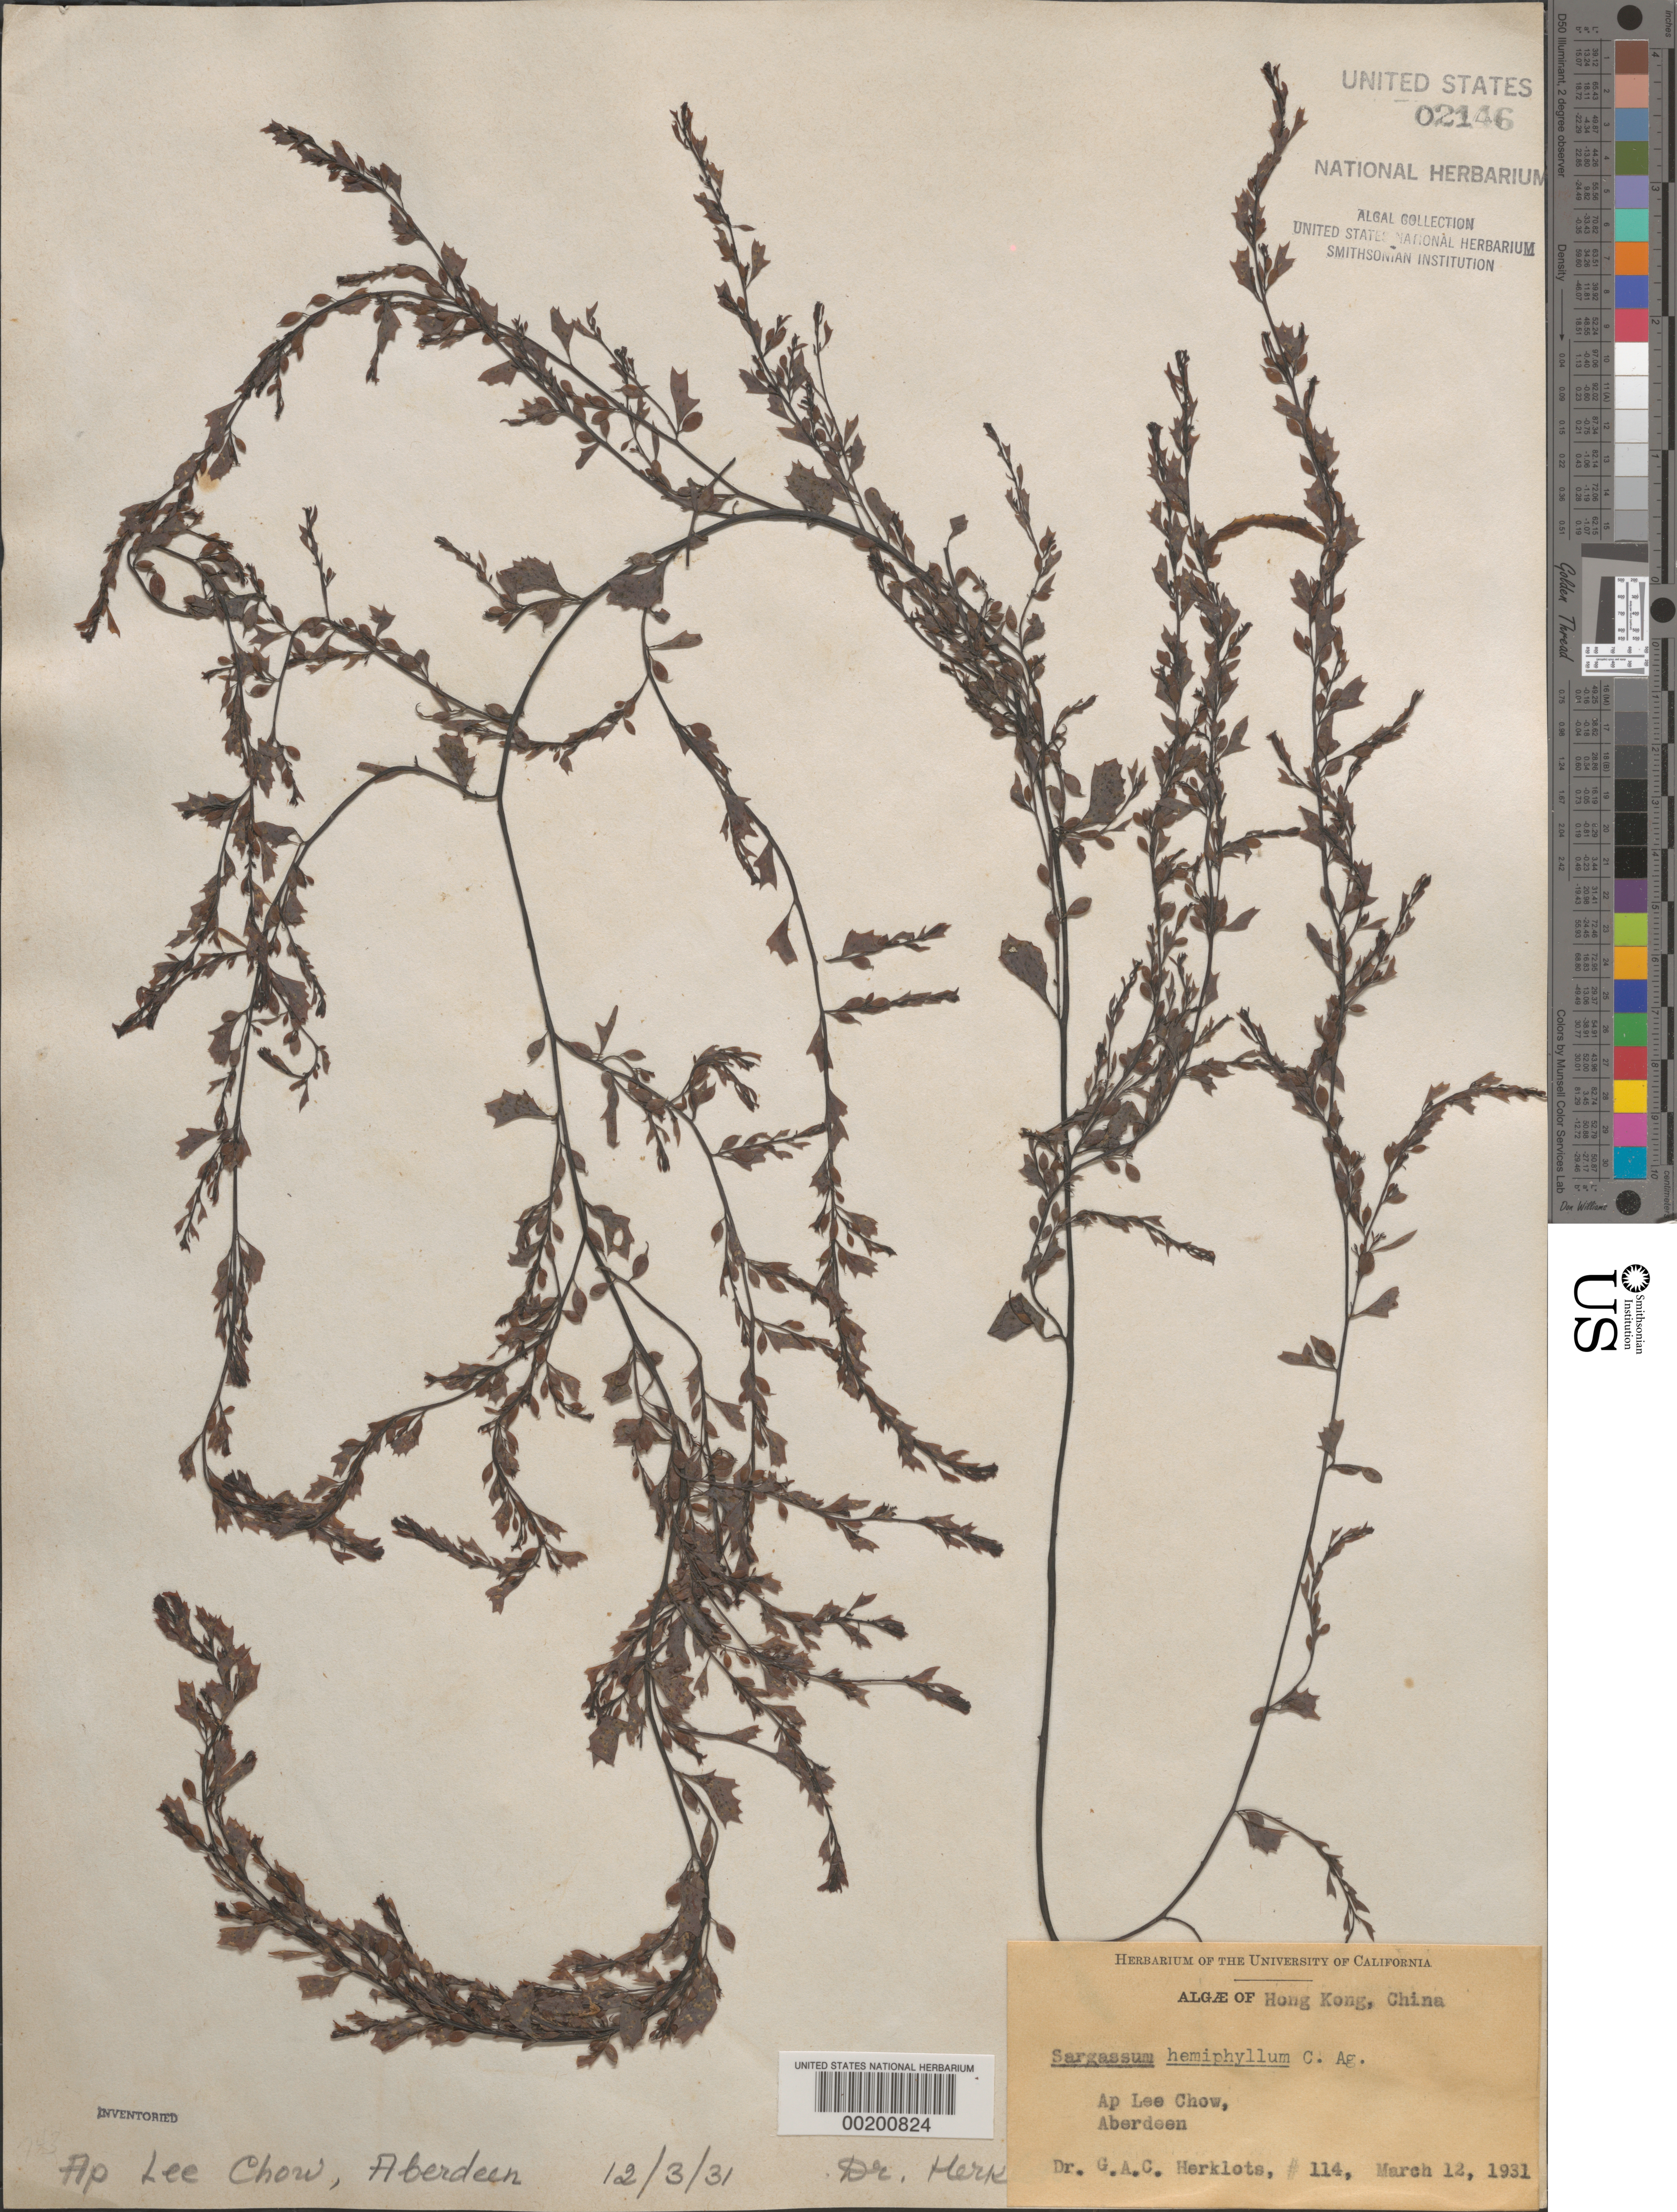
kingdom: Chromista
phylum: Ochrophyta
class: Phaeophyceae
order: Fucales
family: Sargassaceae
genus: Sargassum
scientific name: Sargassum hemiphyllum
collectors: G. Herklots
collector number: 114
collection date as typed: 12 Mar 1931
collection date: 1931-03-12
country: China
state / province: Hong Kong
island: Hong Kong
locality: Ap Lee Chow, Aberdeen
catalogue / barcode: US 2146